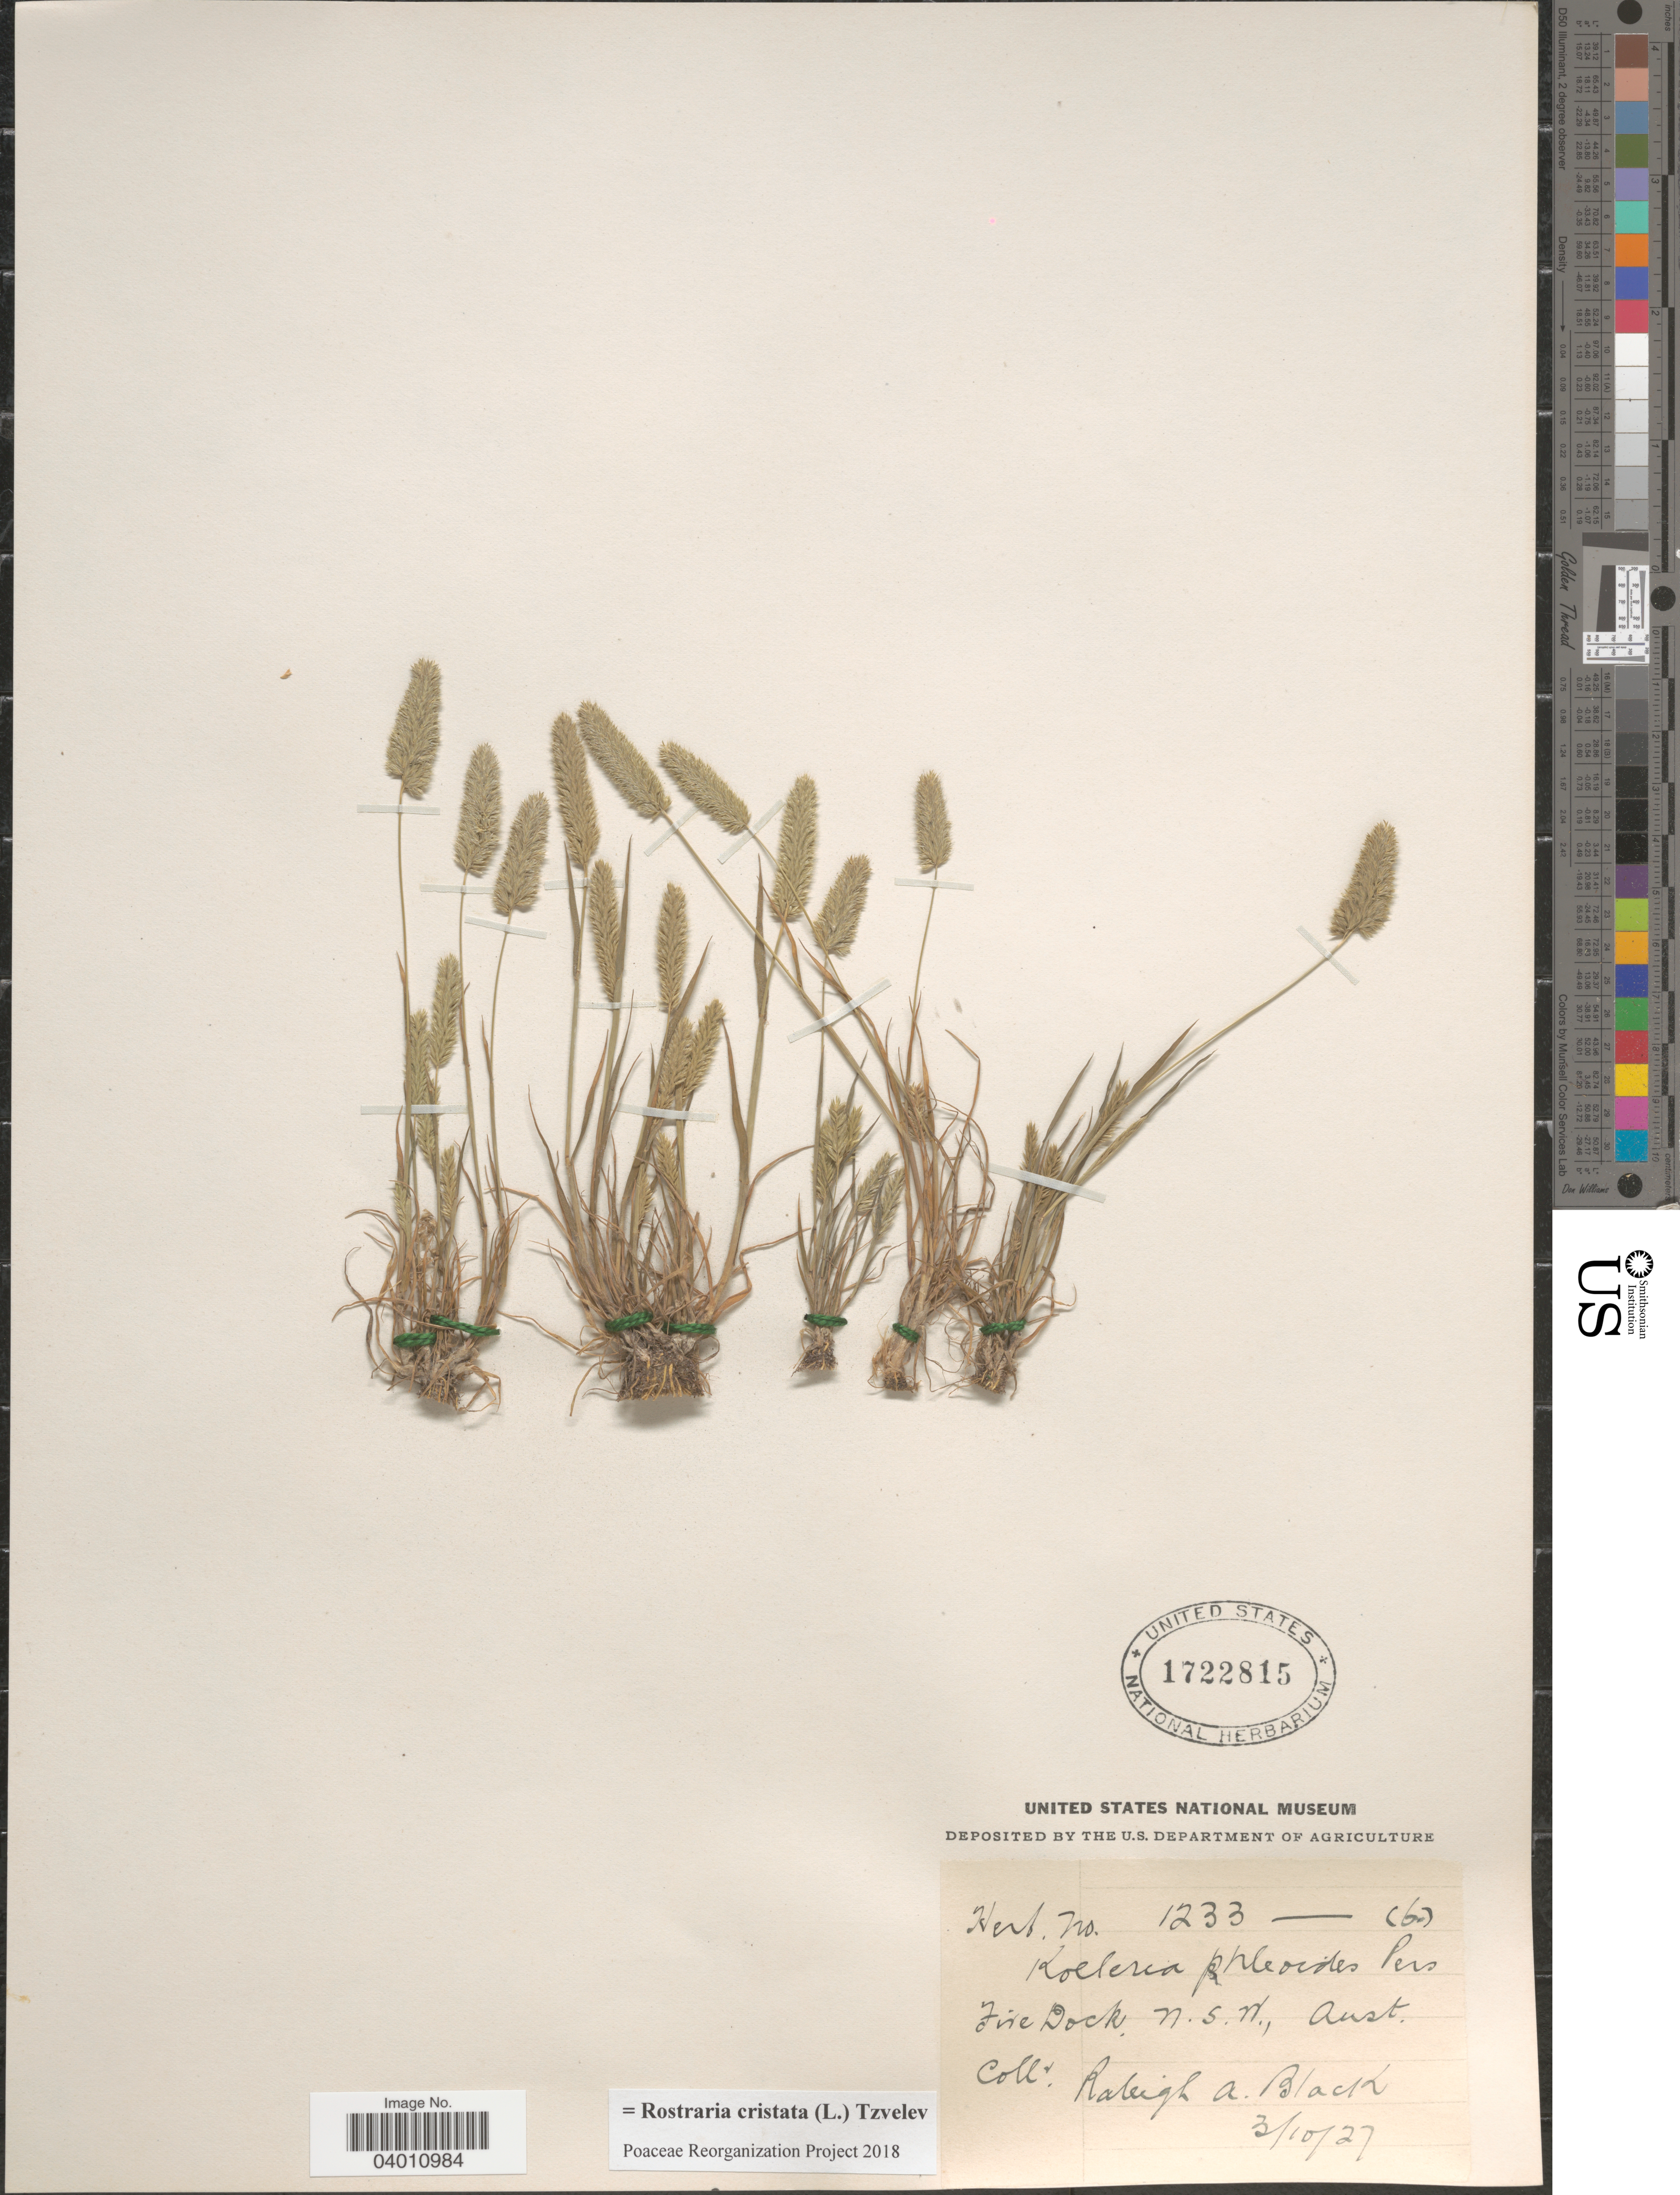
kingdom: Plantae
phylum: Tracheophyta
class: Liliopsida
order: Poales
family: Poaceae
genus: Rostraria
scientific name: Rostraria cristata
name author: (L.) Tzvelev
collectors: R. A. Black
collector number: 1233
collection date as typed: Transcribed d/m/y: 3/10/27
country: Australia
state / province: New South Wales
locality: Fire Dock.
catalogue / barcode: US 1722815